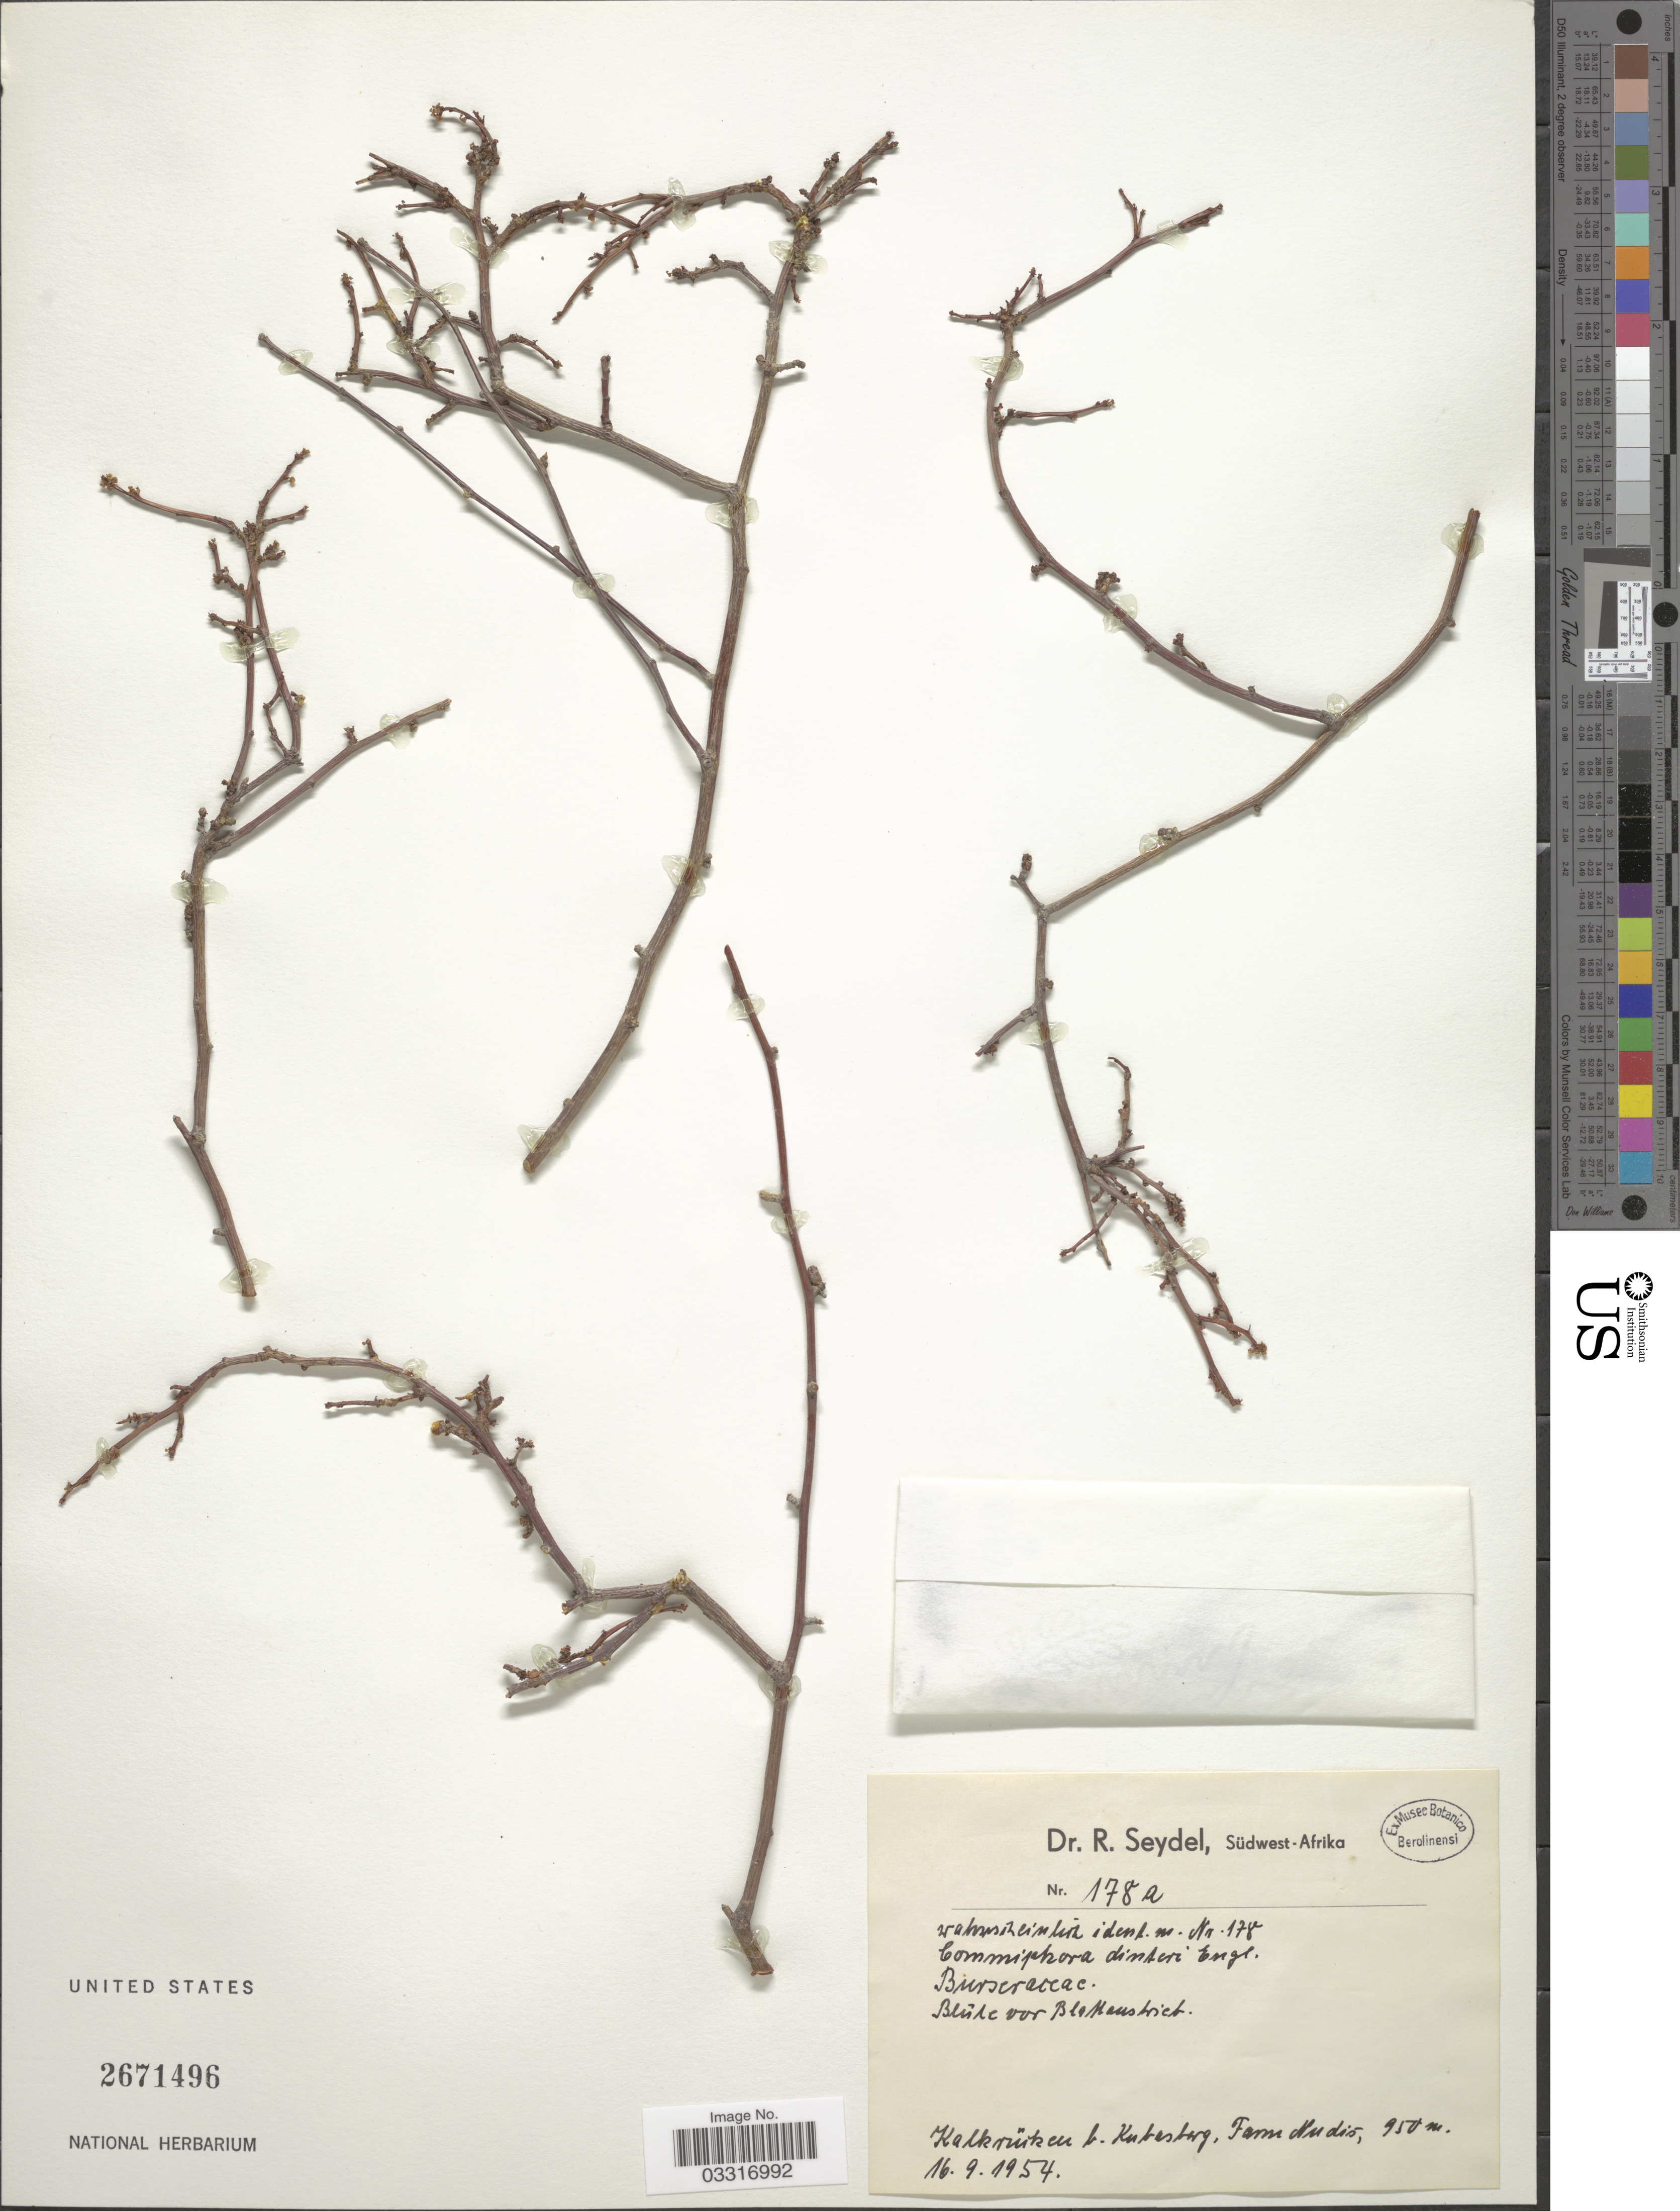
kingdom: Plantae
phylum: Tracheophyta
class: Magnoliopsida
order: Sapindales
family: Burseraceae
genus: Commiphora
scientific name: Commiphora dinteri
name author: Engl.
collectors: R. Seydel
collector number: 178 a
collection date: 1954-09-16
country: Namibia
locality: Südwest-Afrika. Kalkrücken b. [Southwest Africa. limestone crest by] Kubasberg, Farm Nudis.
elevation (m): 950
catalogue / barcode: US 2671496